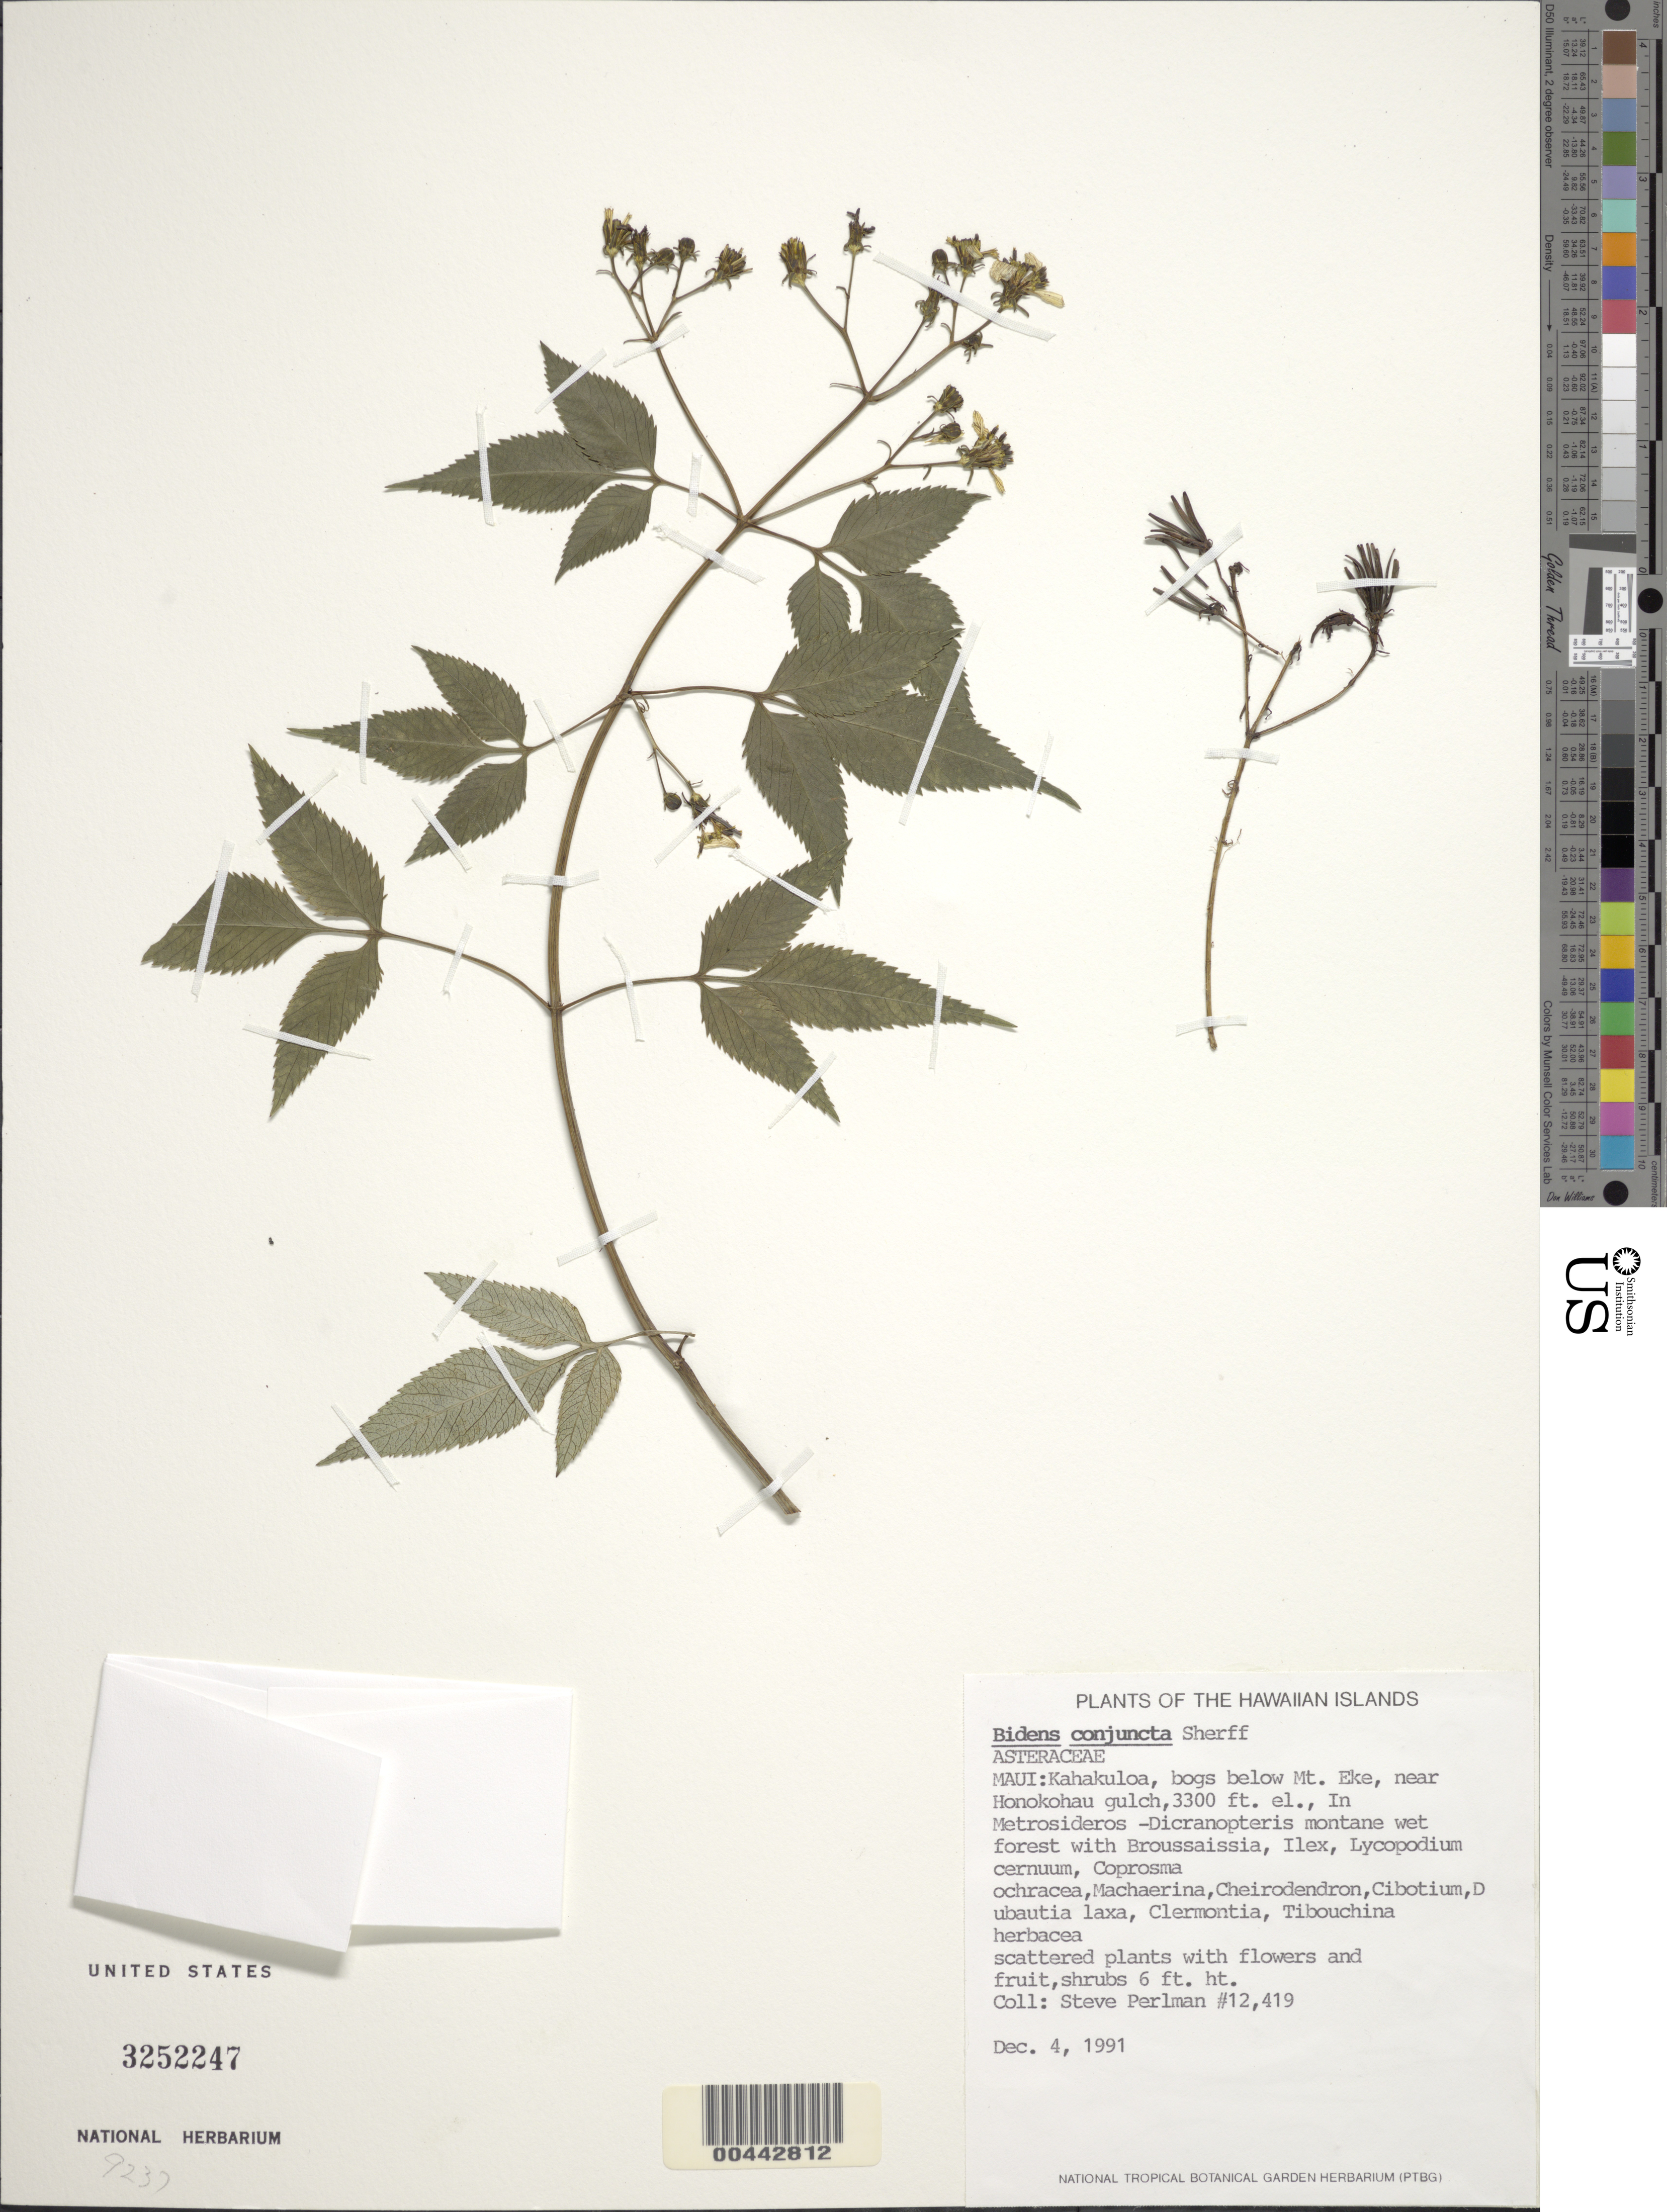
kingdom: Plantae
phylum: Tracheophyta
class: Magnoliopsida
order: Asterales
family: Asteraceae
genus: Bidens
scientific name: Bidens conjuncta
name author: Sherff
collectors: S. P. Perlman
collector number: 12419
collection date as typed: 4 Dec 1991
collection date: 1991-12-04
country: United States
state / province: Hawaii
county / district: Maui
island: Maui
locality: Kahakuloa, bogs below Mt. Eke, near Honokohau gulch.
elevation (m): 1006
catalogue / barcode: US 3252247